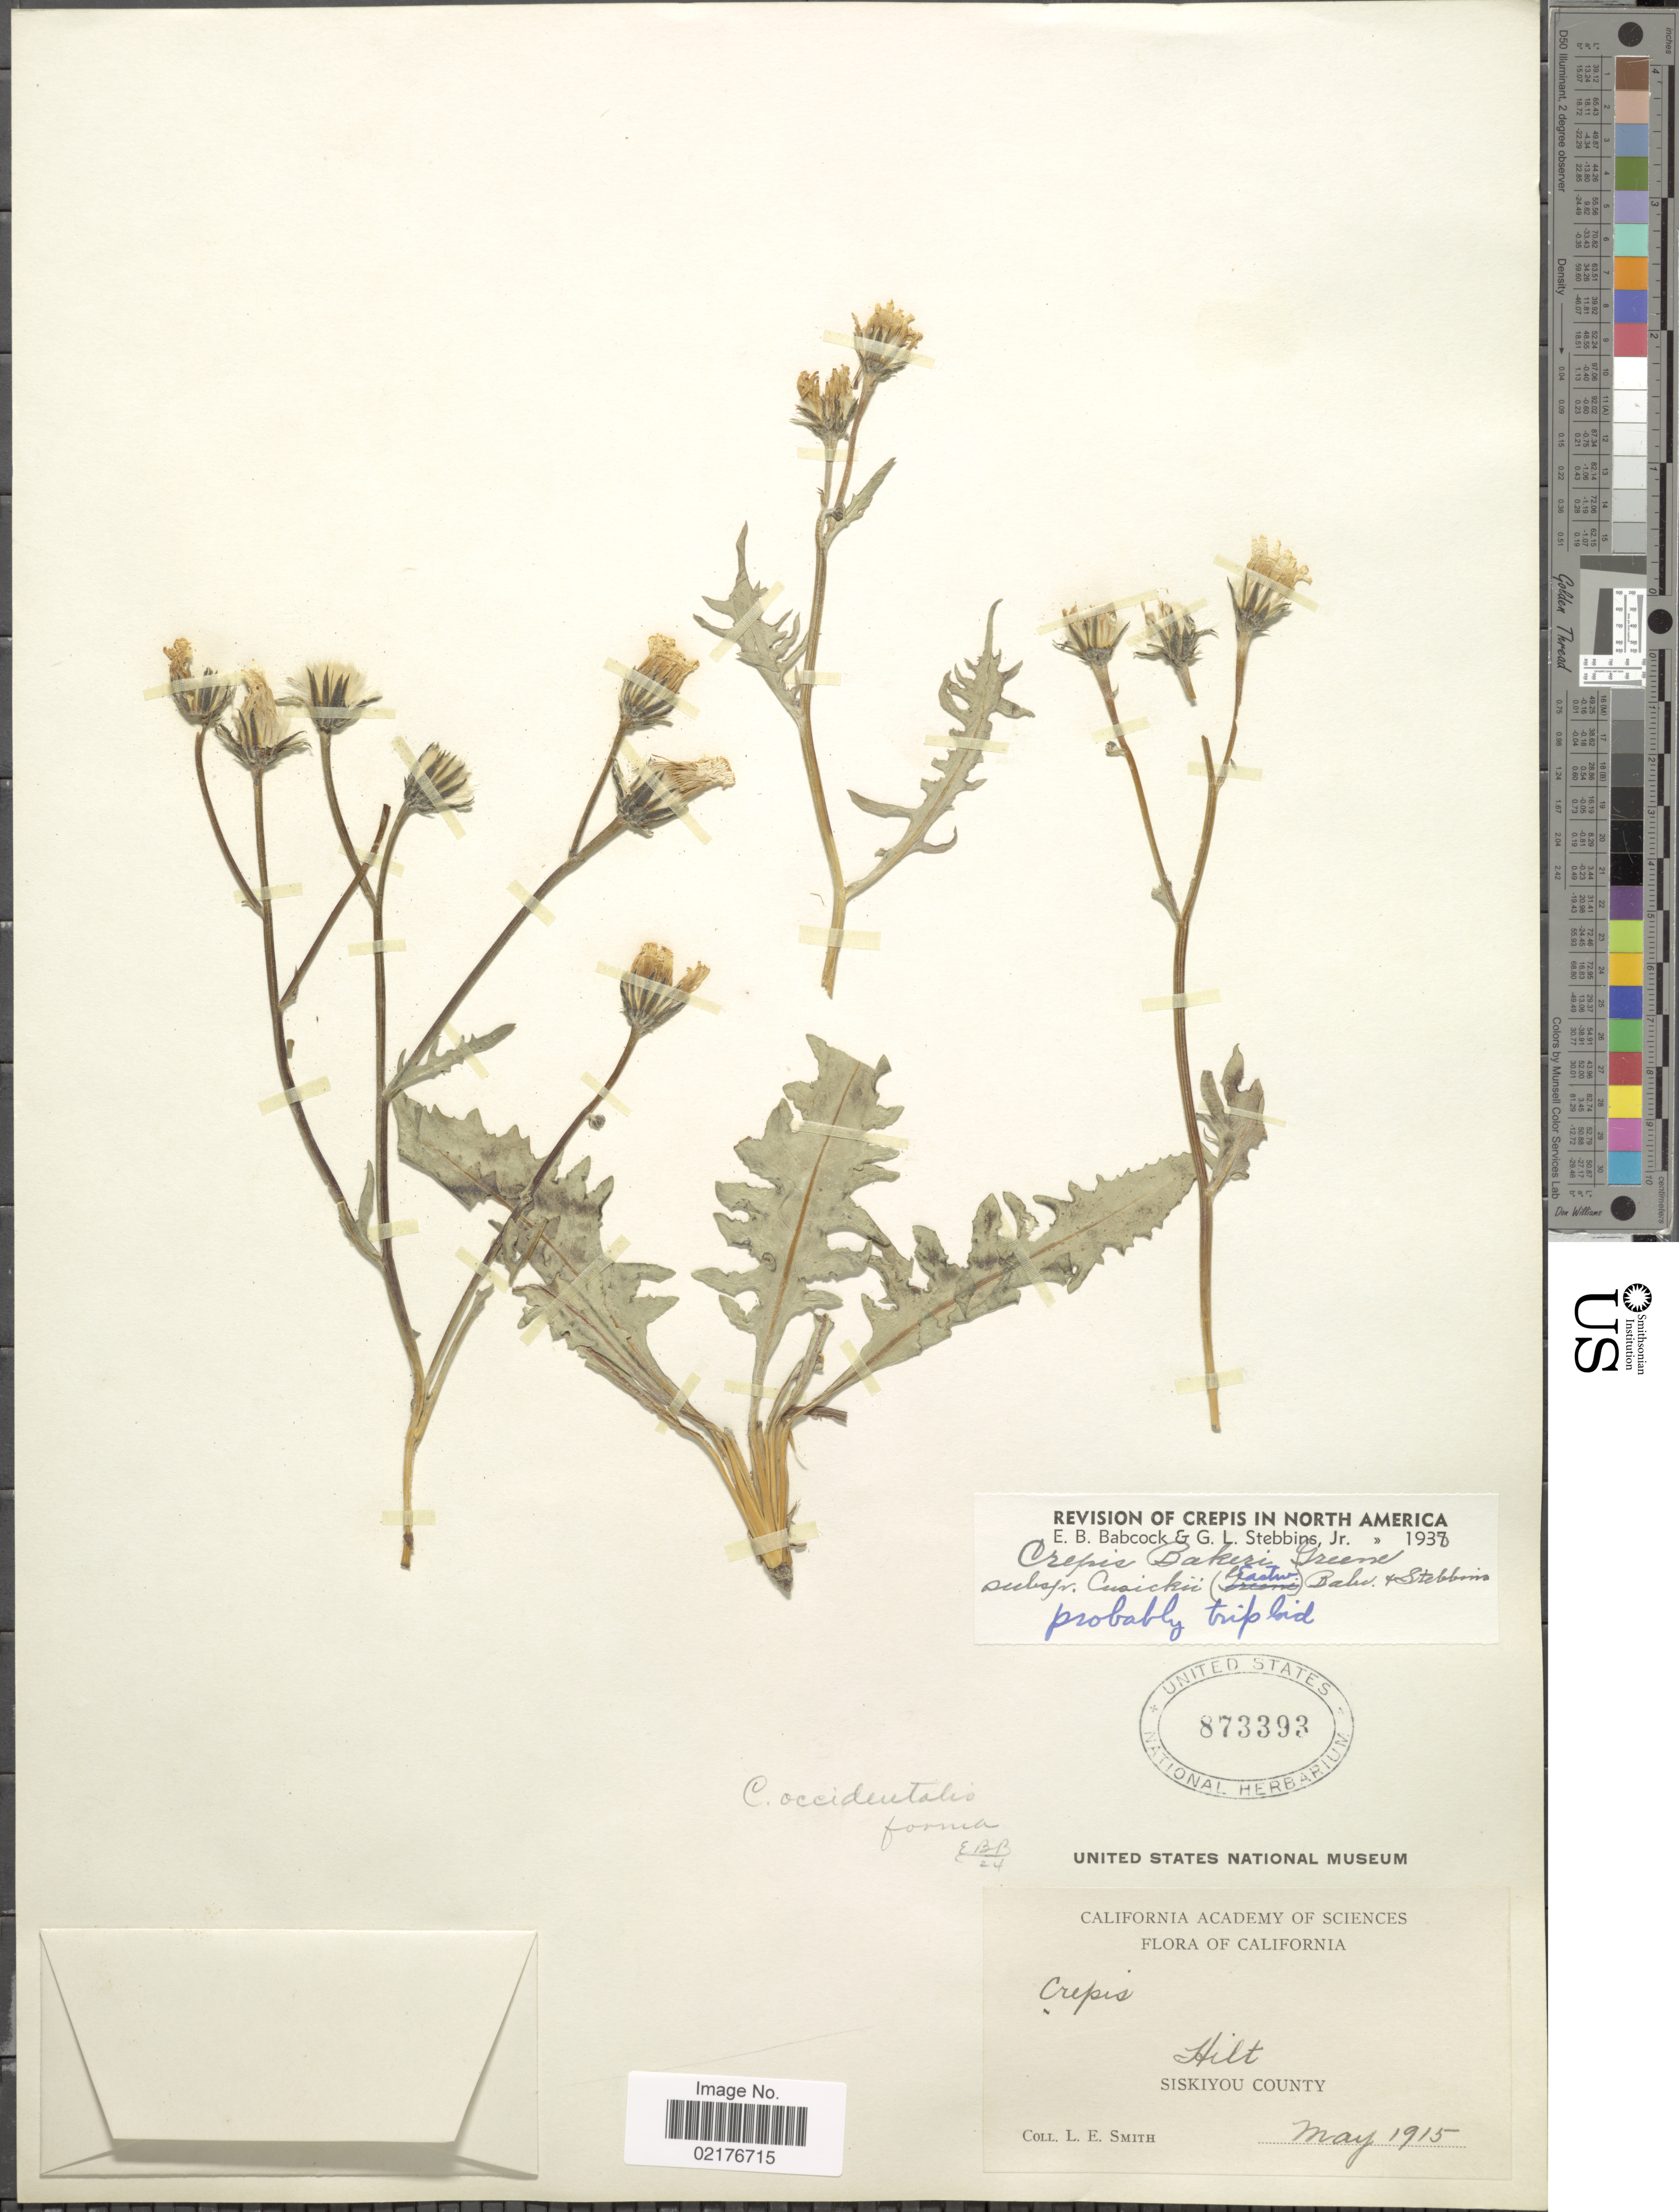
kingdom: Plantae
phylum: Tracheophyta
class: Magnoliopsida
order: Asterales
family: Asteraceae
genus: Crepis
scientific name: Crepis bakeri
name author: Greene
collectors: L. E. Smith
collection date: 1915-05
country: United States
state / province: California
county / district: Siskiyou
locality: Hilt, Siskiyou County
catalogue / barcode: US 873393